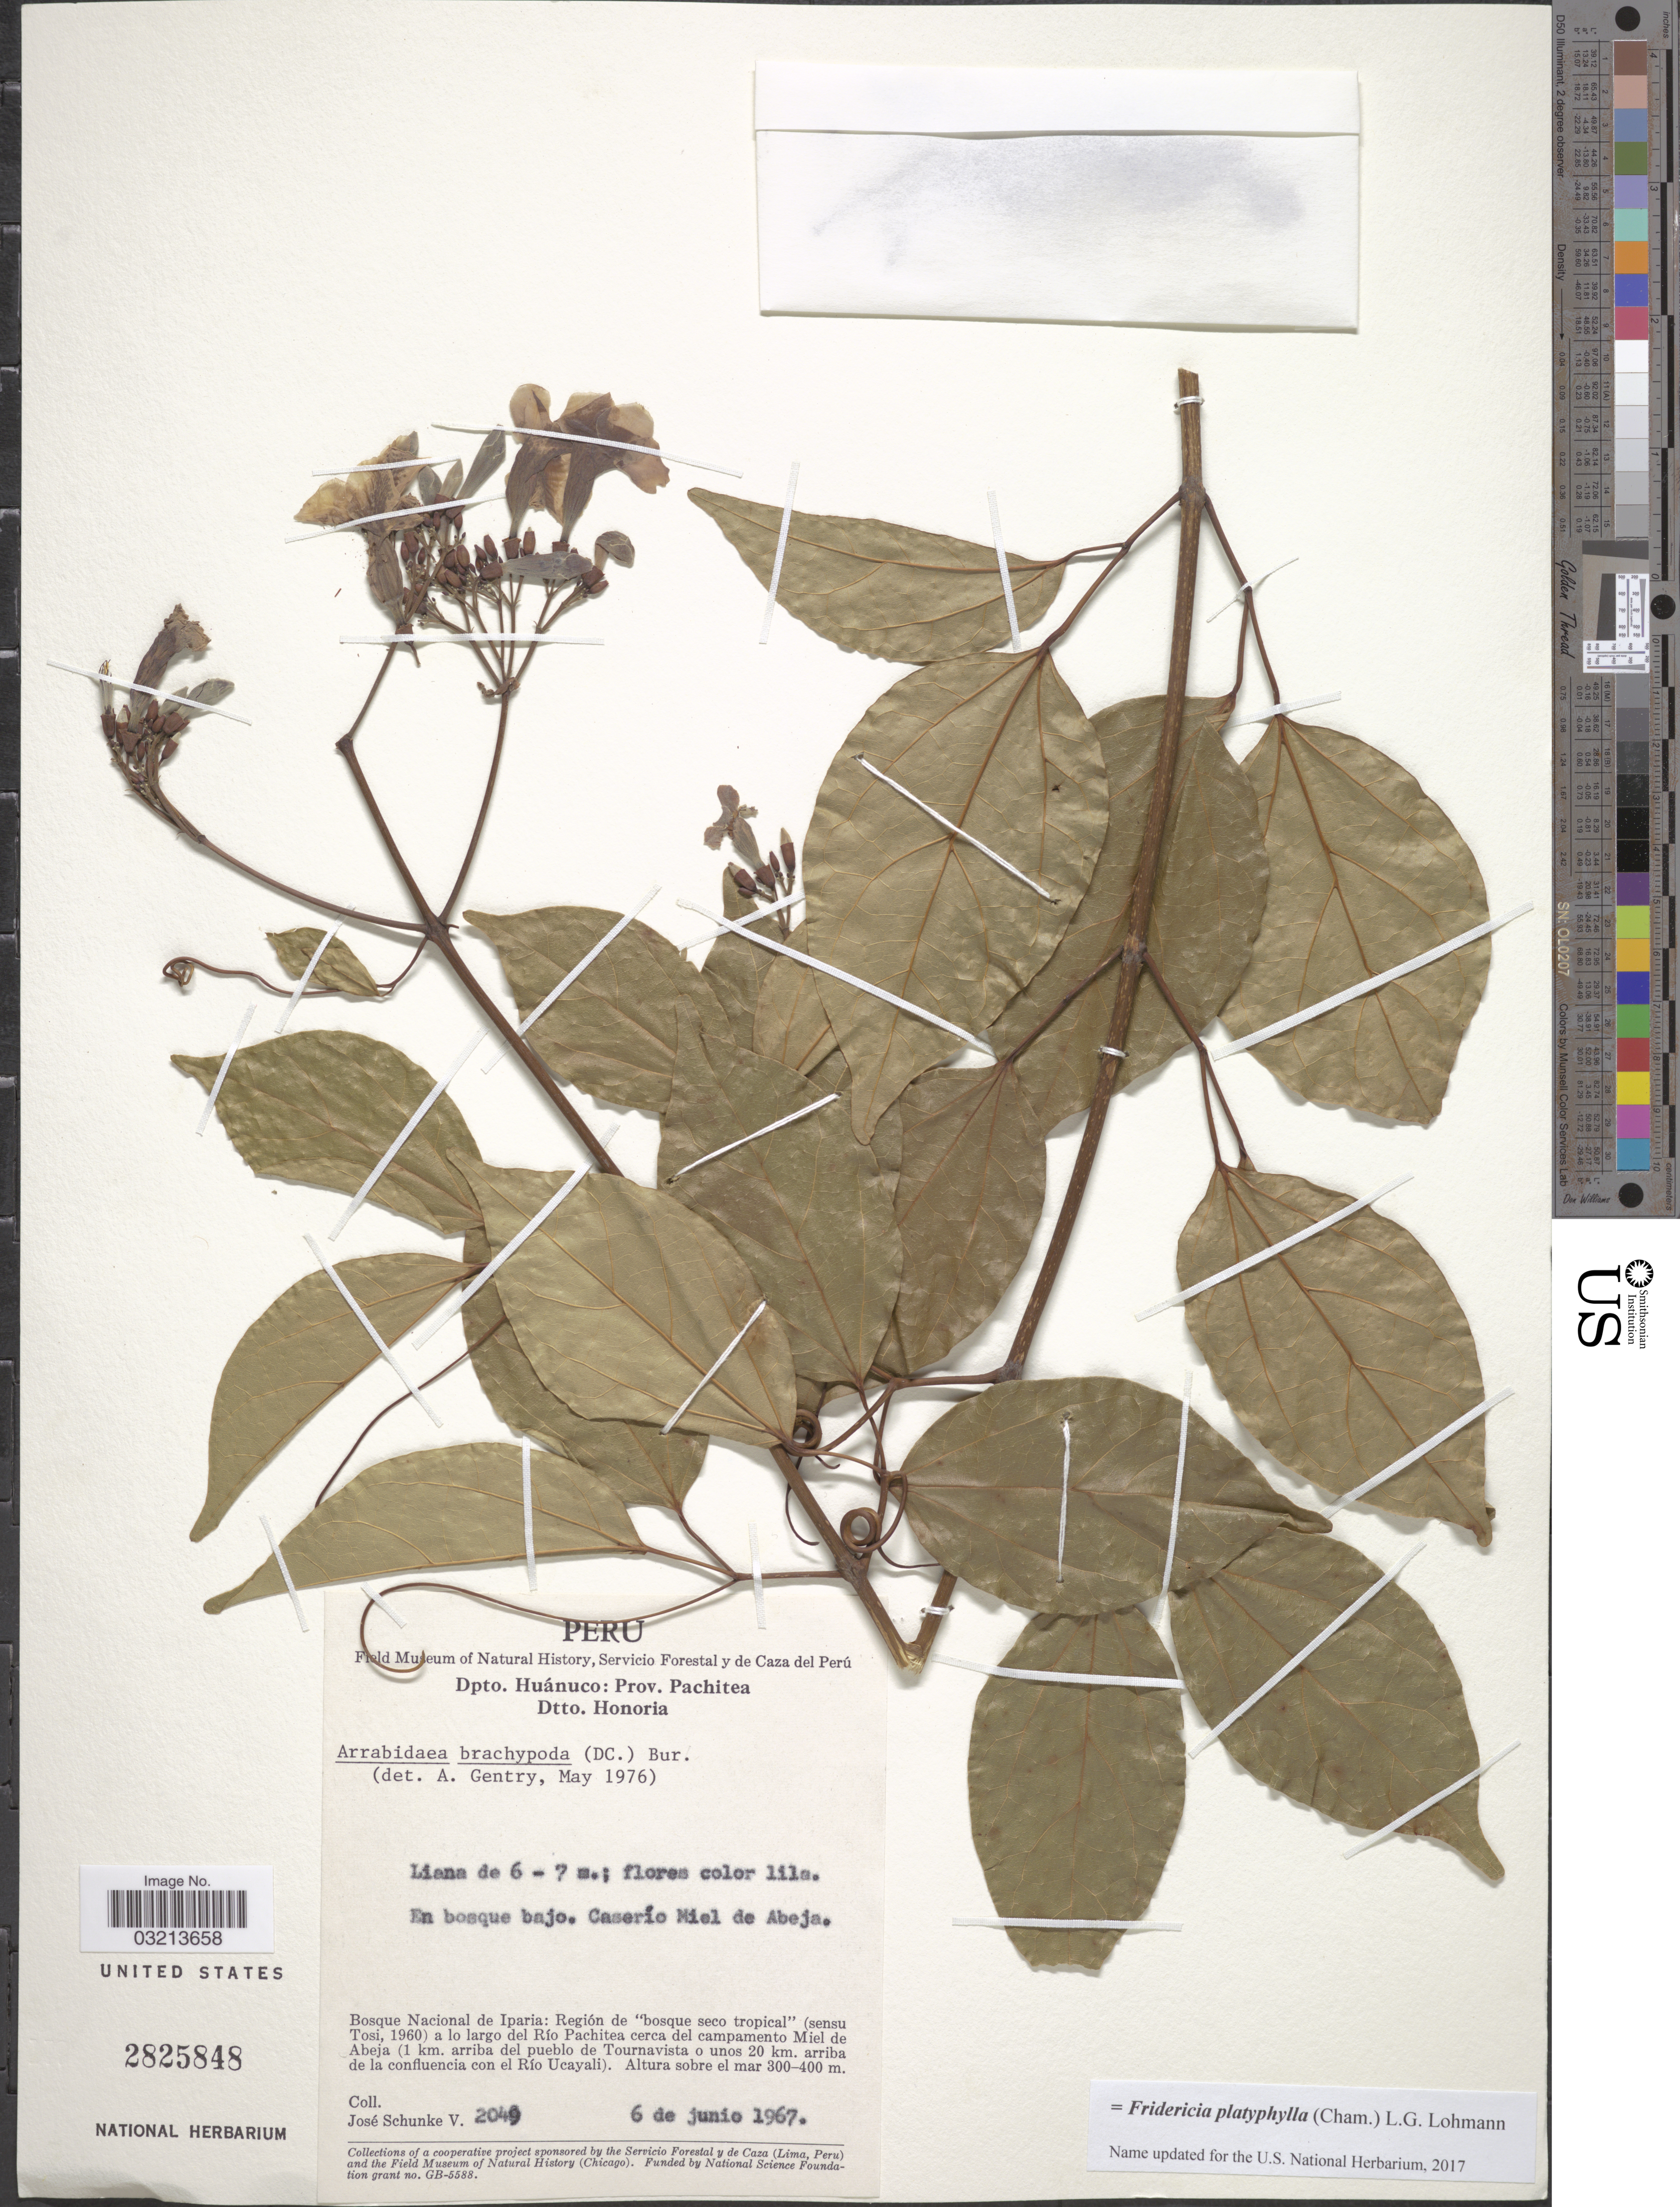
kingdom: Plantae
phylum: Tracheophyta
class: Magnoliopsida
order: Lamiales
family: Bignoniaceae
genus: Fridericia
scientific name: Fridericia platyphylla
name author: (Cham.) L.G. Lohmann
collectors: J. Schunke Vigo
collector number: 2049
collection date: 1967-06-06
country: Peru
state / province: Huánuco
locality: Dpto. Huánuco: Prov. Pachitea. Dtto. Honoria. Caserío Miel de Abeja. Bosque Nacional de Iparia: Región de "bosque seco tropical" a lo largo del Río Pachitea cerca del campamento Miel de Abeja (1 km. arriba del pueblo de Tournavista o unos 20 km. arriba de la confluencia con el Río Ucayali).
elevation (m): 300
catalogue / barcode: US 2825848